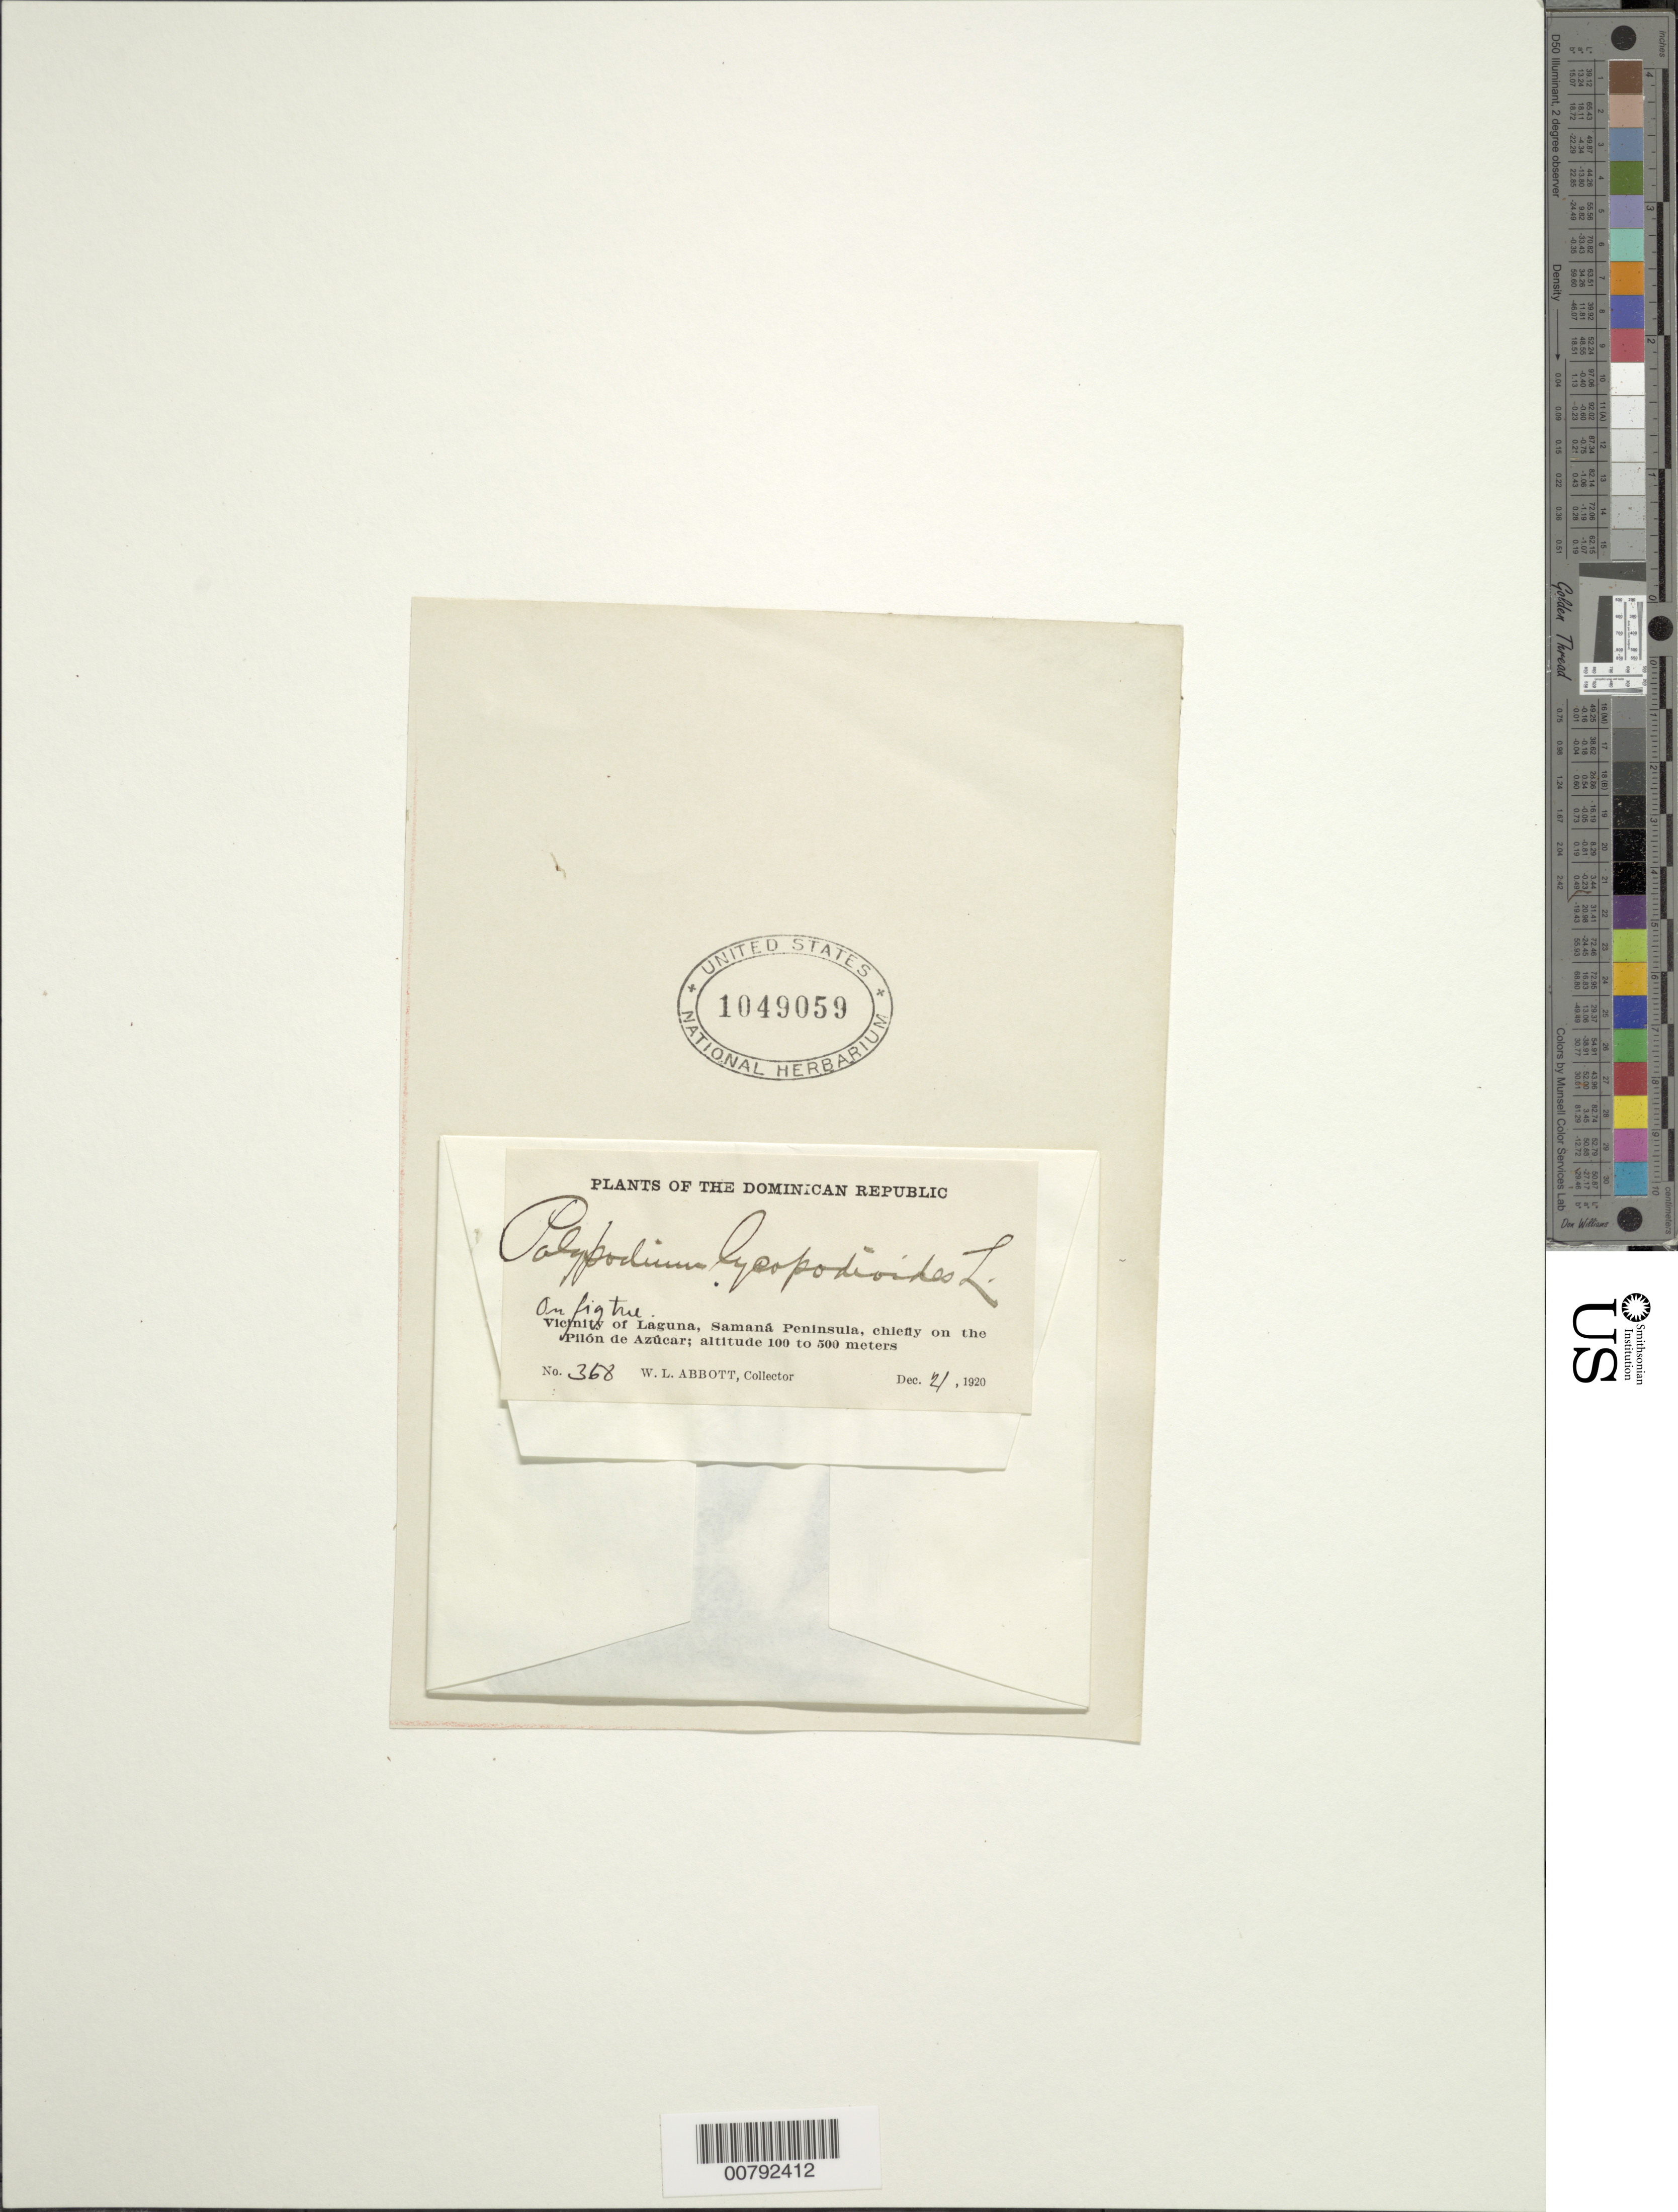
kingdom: Plantae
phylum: Tracheophyta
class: Polypodiopsida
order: Polypodiales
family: Polypodiaceae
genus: Microgramma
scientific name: Microgramma lycopodioides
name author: (L.) Copel.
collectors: W. L. Abbott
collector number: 368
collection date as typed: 21 Dec 1920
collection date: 1920-12-21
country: Dominican Republic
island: Hispaniola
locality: Laguna vicinity, Samaná Peninsula, chiefly on the Pilón Azúcar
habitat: On fig tree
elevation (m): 100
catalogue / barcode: US 1049059